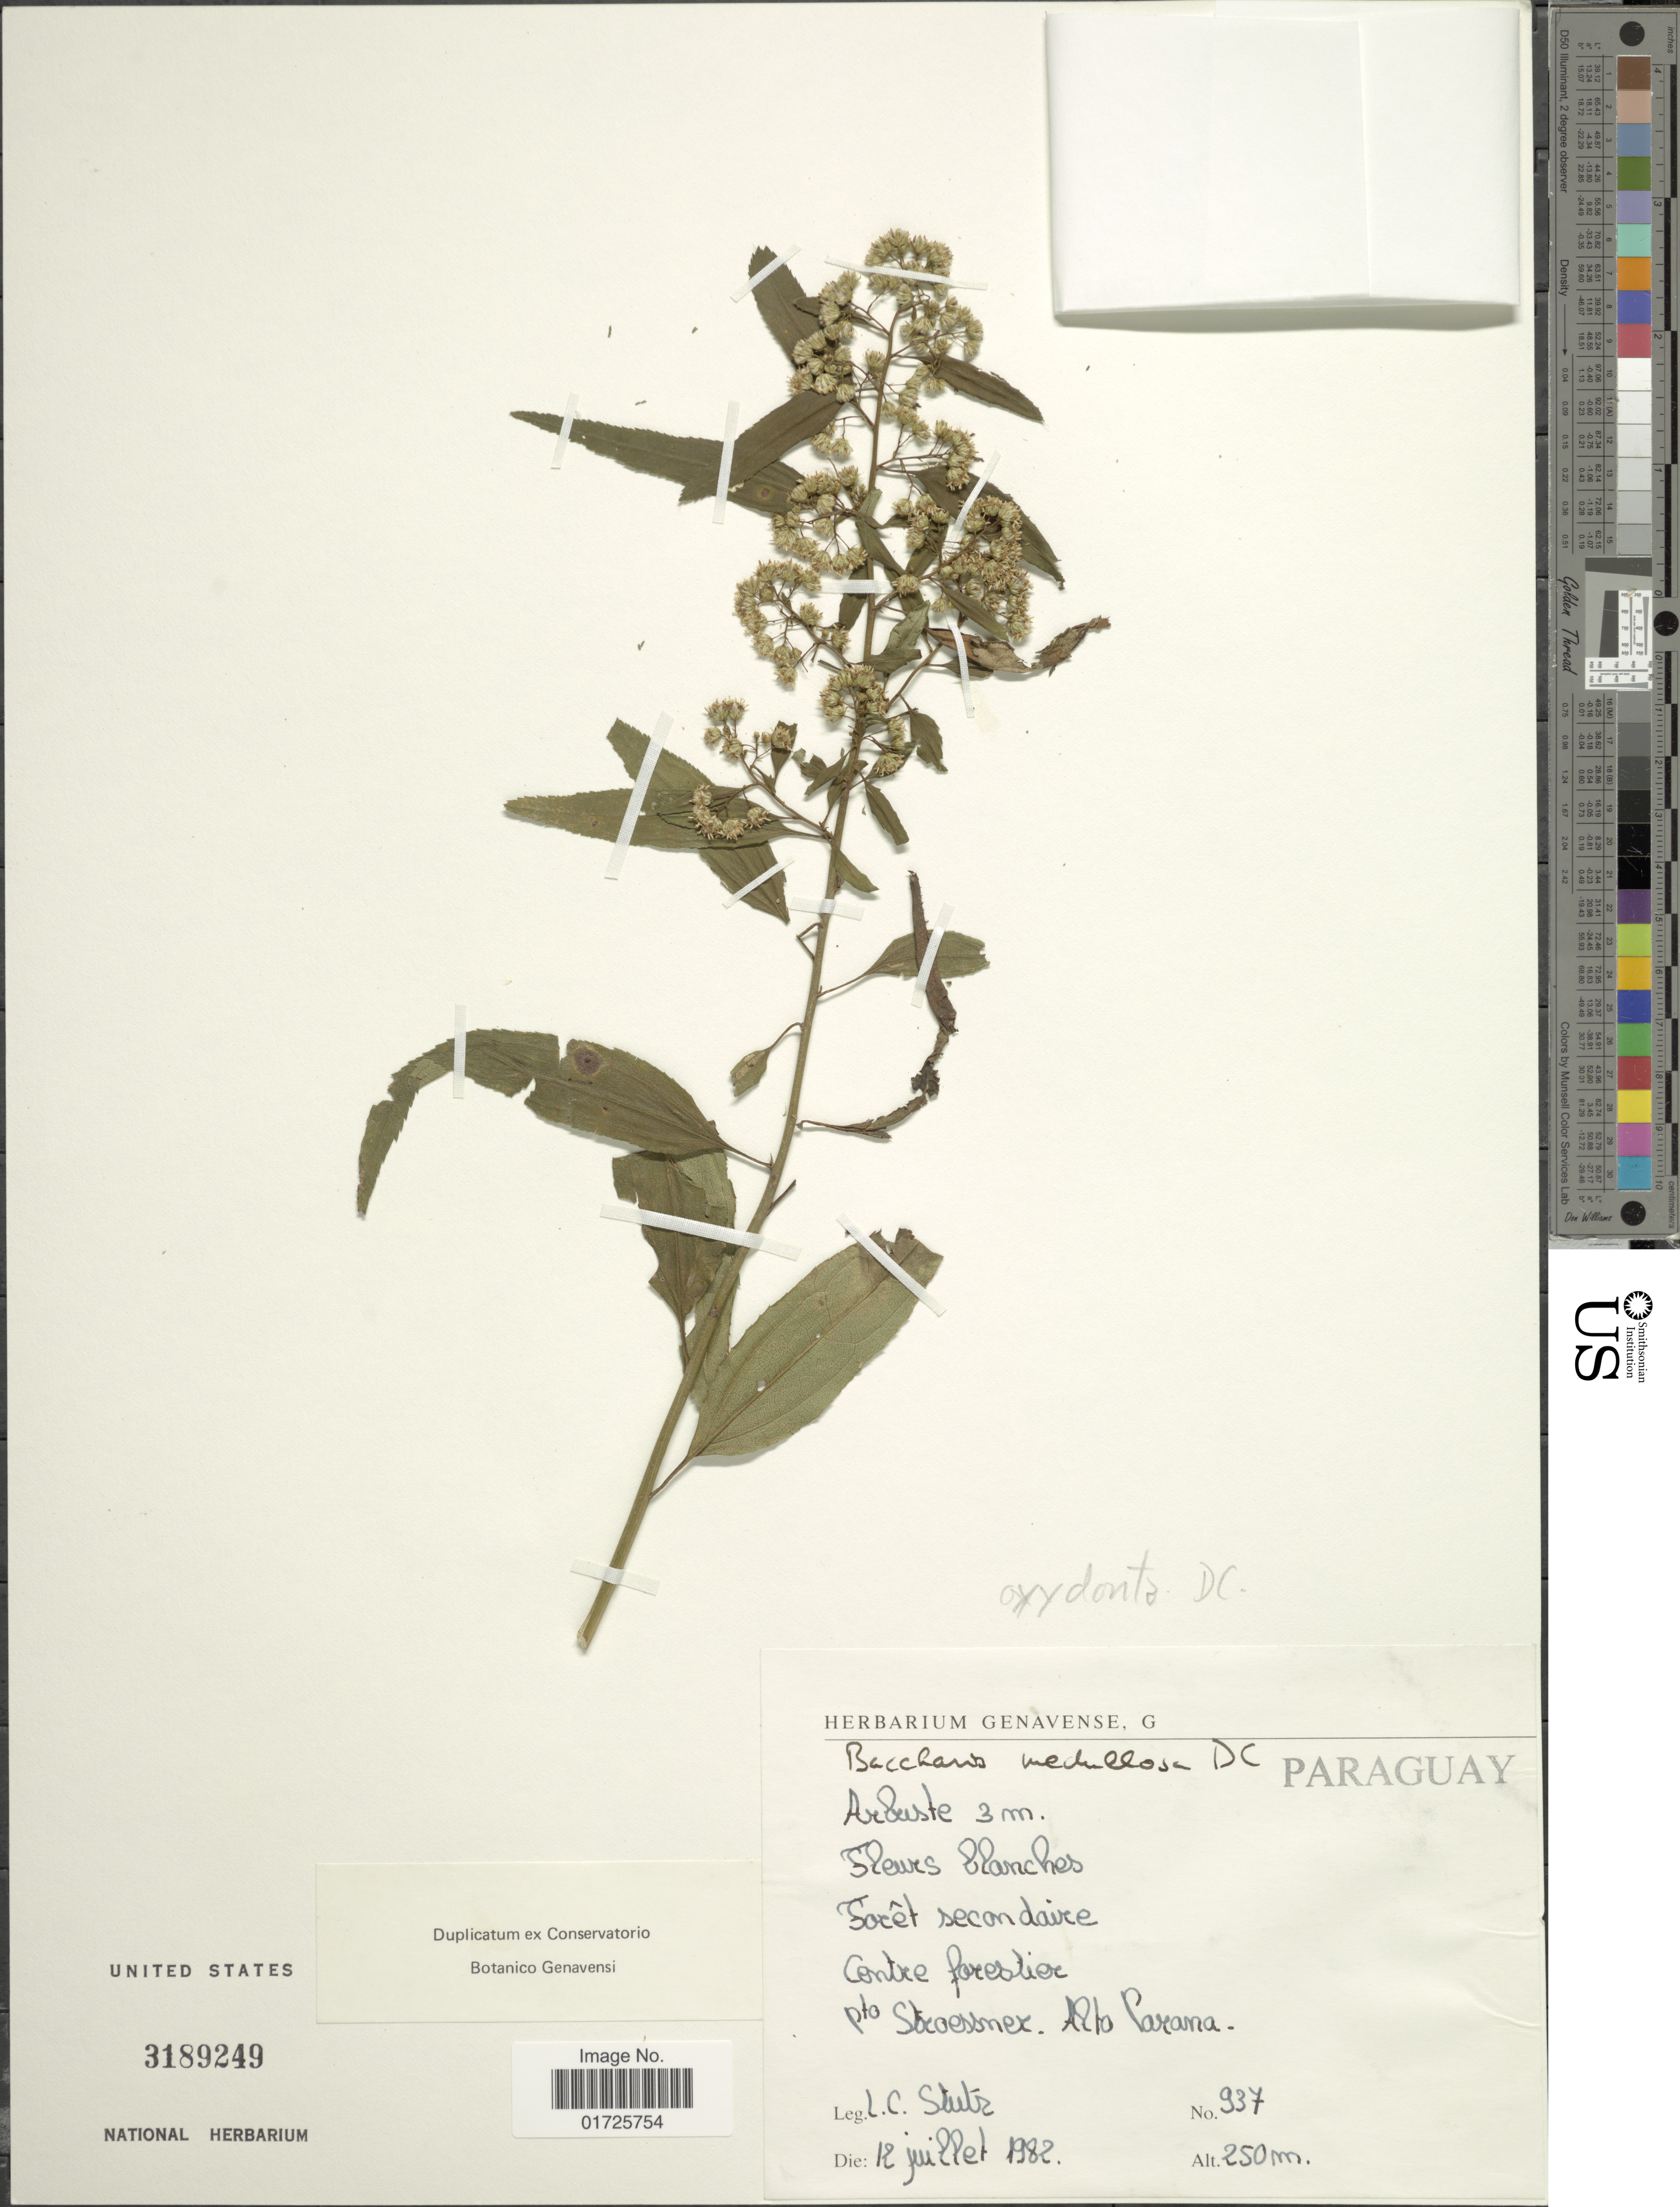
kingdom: Plantae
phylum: Tracheophyta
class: Magnoliopsida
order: Asterales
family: Asteraceae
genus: Baccharis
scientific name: Baccharis oxyodonta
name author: (DC.) Baker in Mart.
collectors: L. C. Stutz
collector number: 937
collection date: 1982-07-12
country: Paraguay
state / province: Alto Parana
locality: Centre forestier. Pto Stroessner, Alto Parana.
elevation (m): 250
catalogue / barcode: US 3189249